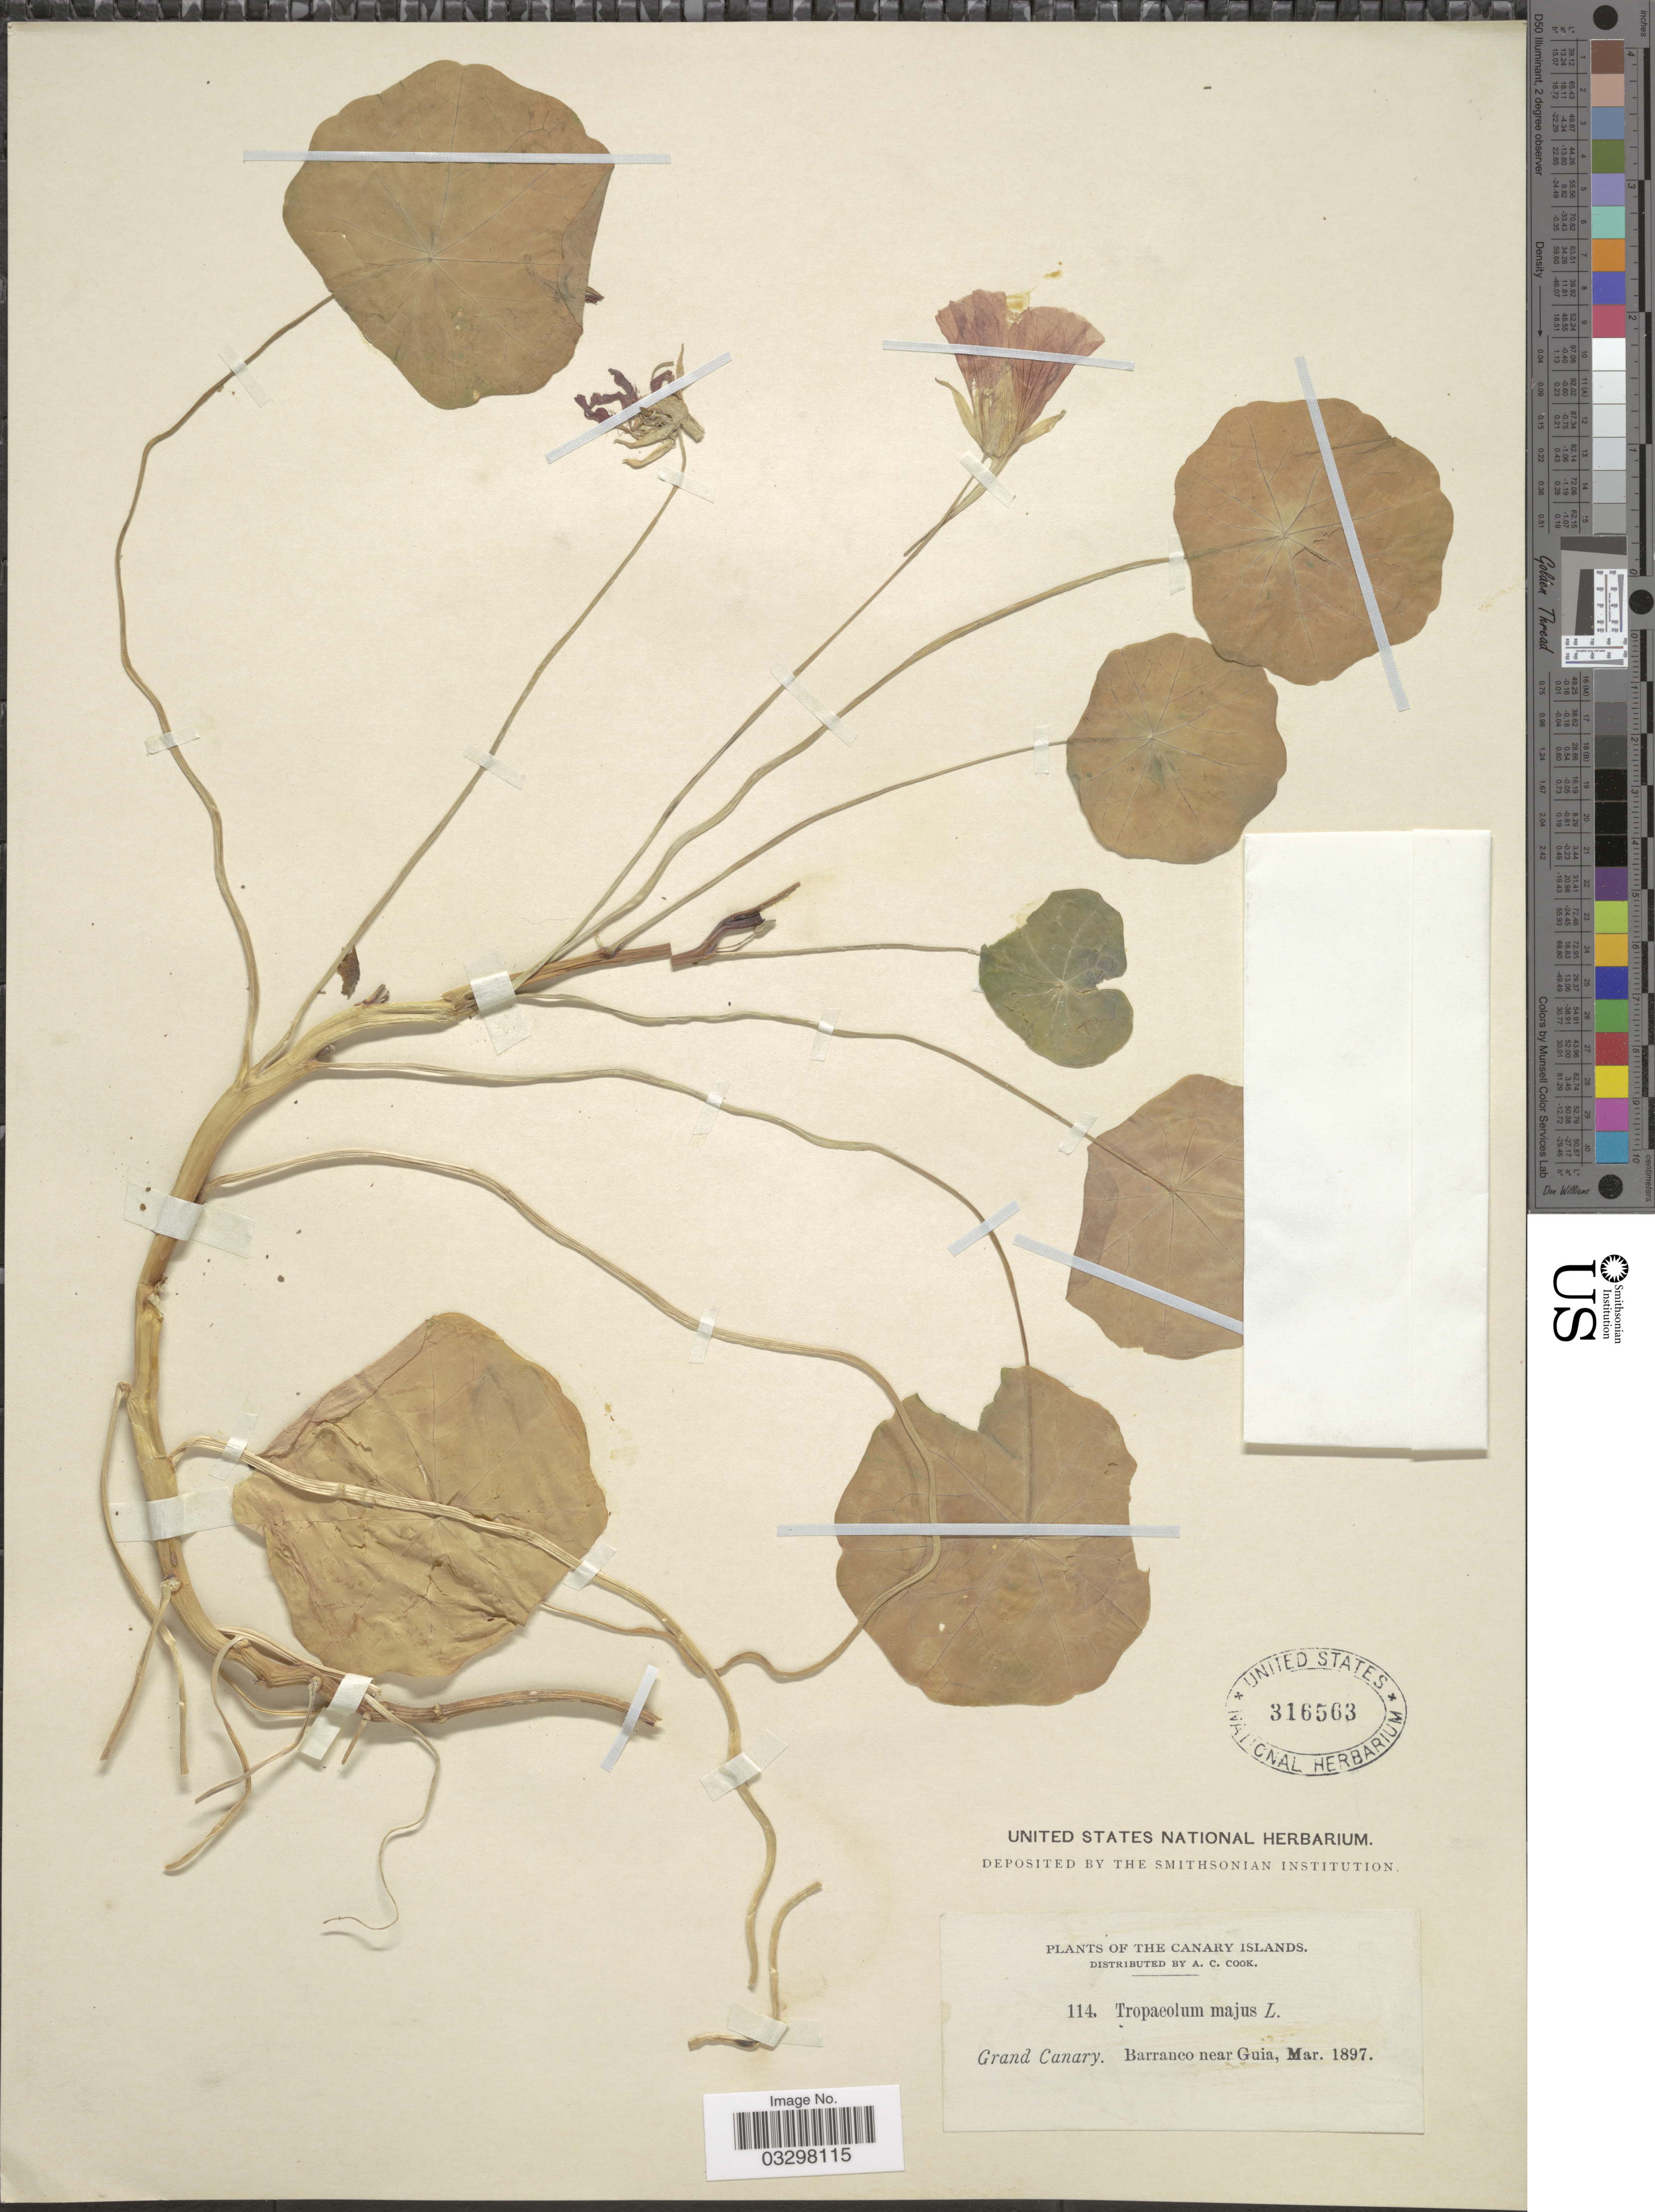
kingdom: Plantae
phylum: Tracheophyta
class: Magnoliopsida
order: Brassicales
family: Tropaeolaceae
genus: Tropaeolum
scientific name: Tropaeolum majus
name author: L.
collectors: A. Cook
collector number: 114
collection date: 1897-03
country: Spain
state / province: Canarias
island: Grand Canary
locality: The Canary Islands, Grand Canary. Barranco near Guia.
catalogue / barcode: US 316563